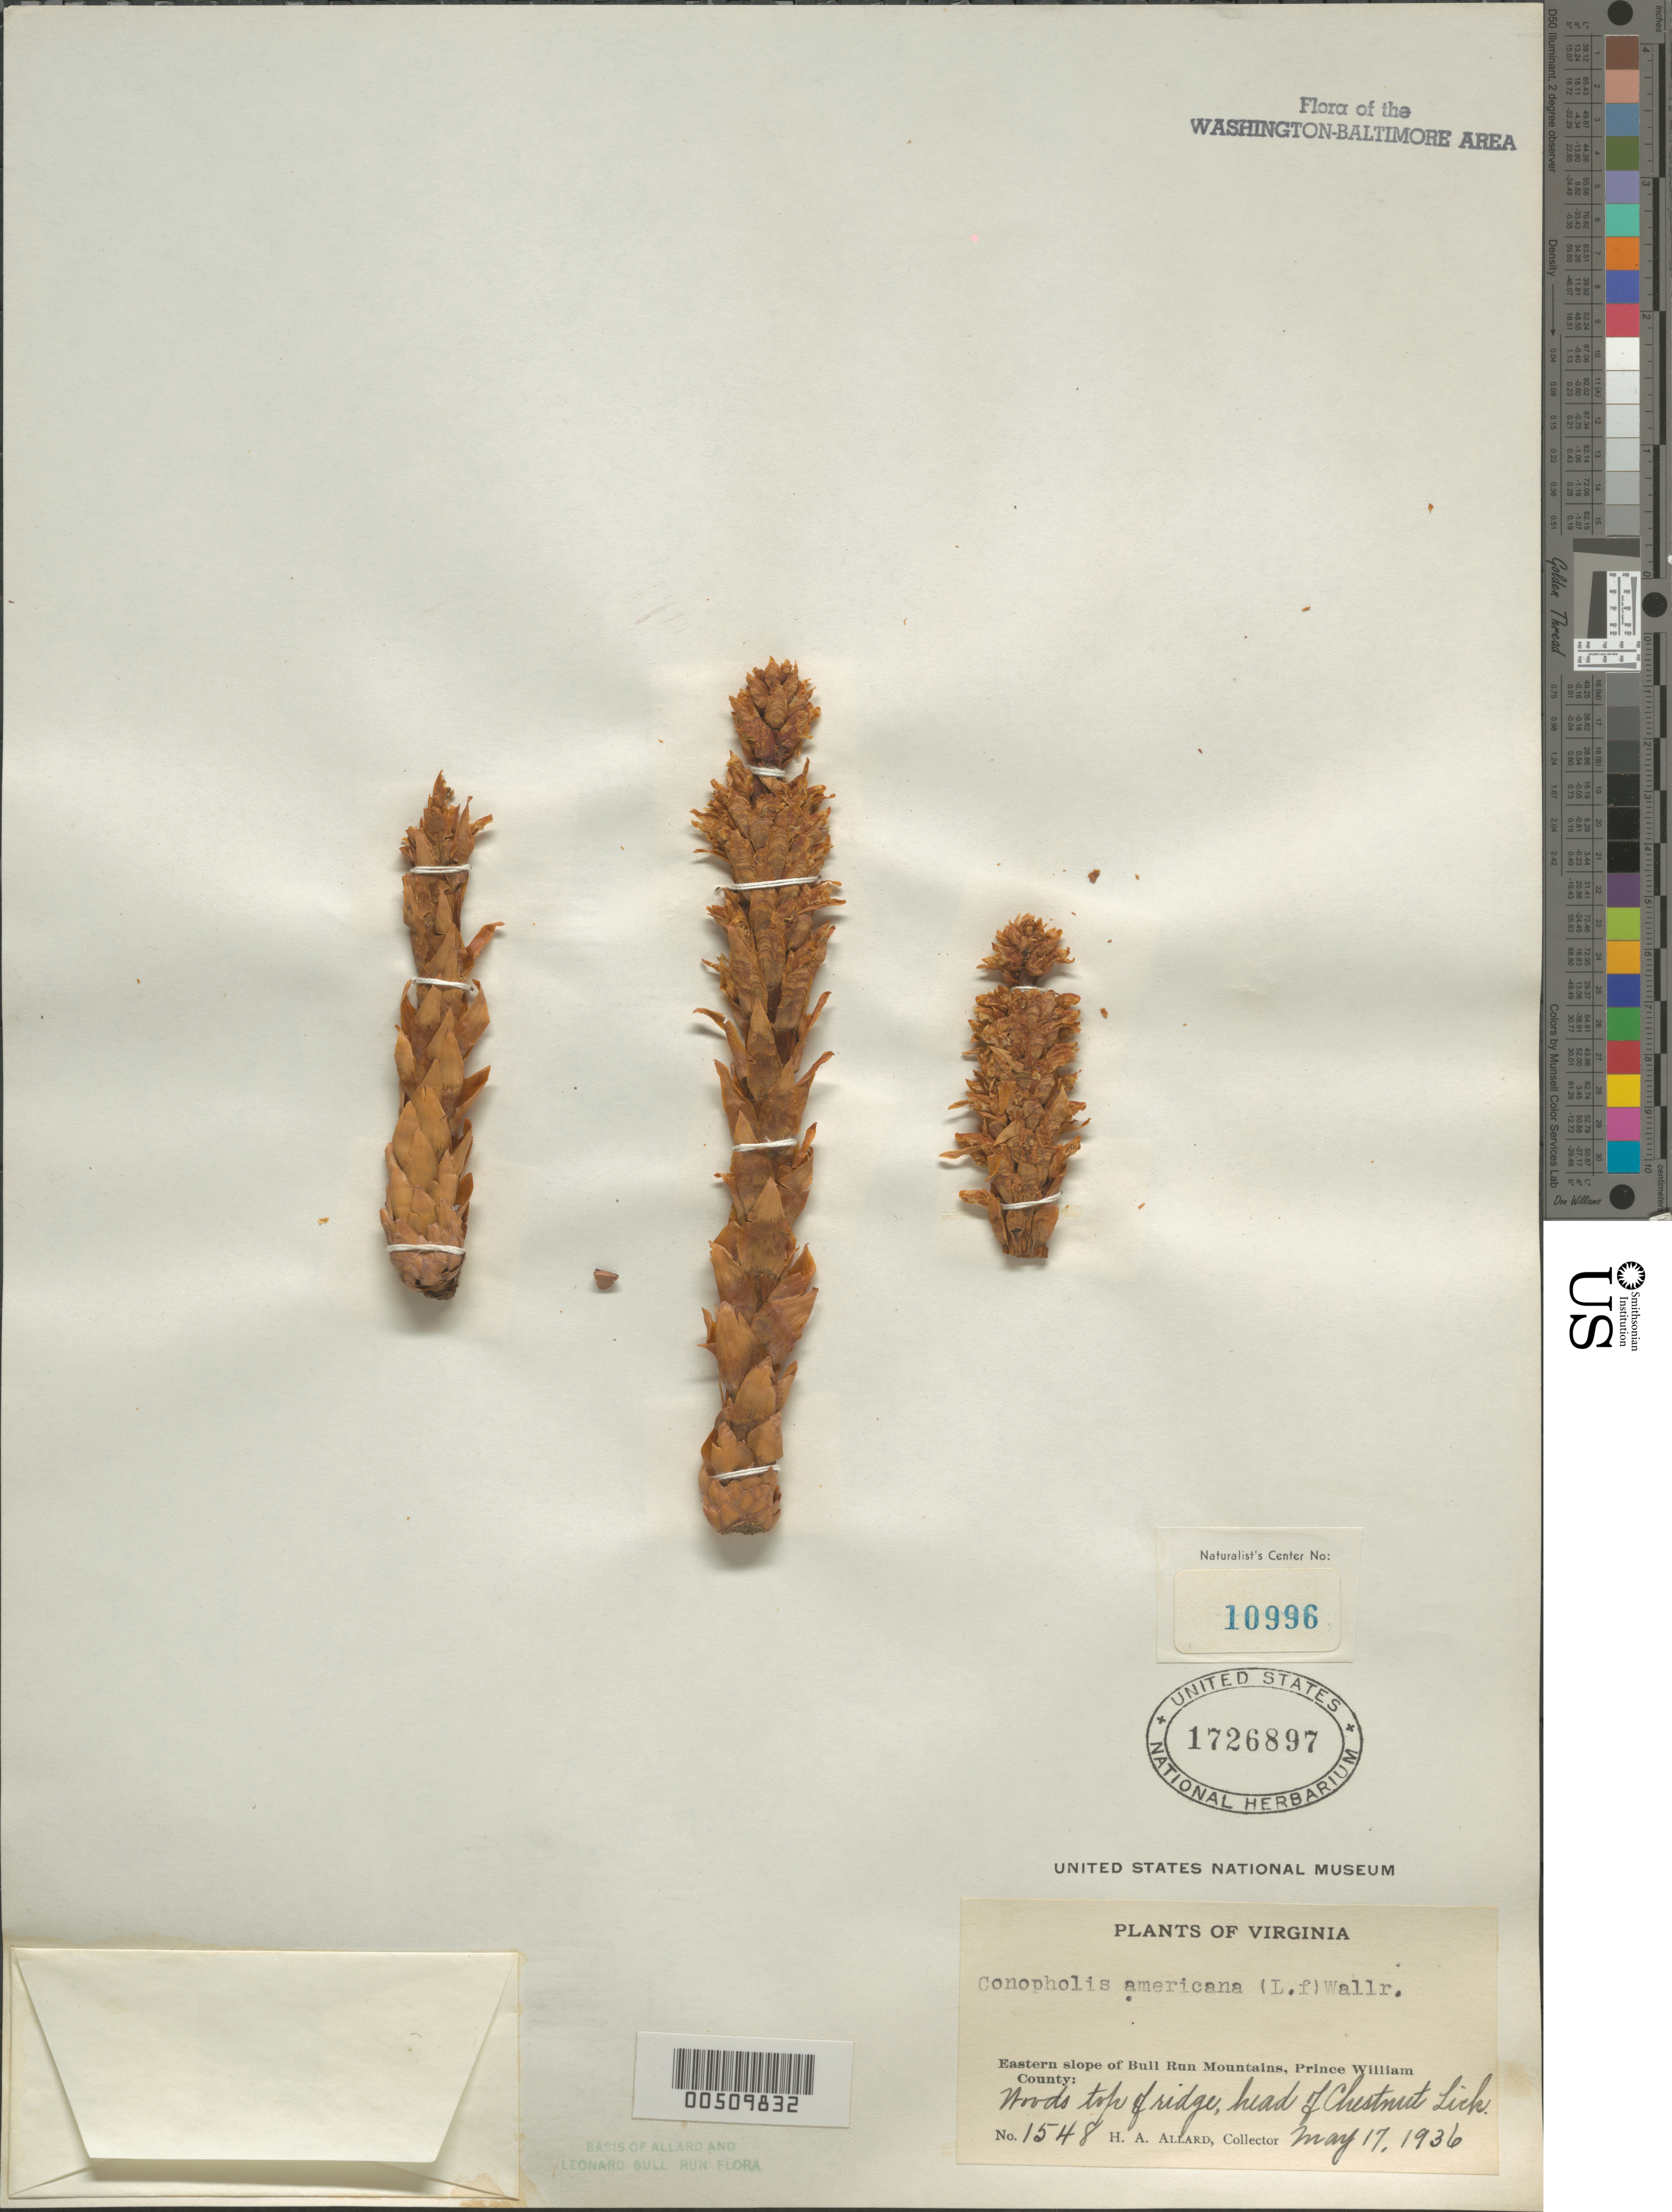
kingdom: Plantae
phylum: Tracheophyta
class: Magnoliopsida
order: Lamiales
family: Orobanchaceae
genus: Conopholis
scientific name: Conopholis americana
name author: (L. f.) Wallr.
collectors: H. A. Allard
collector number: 1548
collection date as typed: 17 May 1936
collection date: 1936-05-17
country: United States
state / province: Virginia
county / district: Prince William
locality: Bull Run Mts., Chestnut Lick Bull Run Mts.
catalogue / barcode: US 1726897